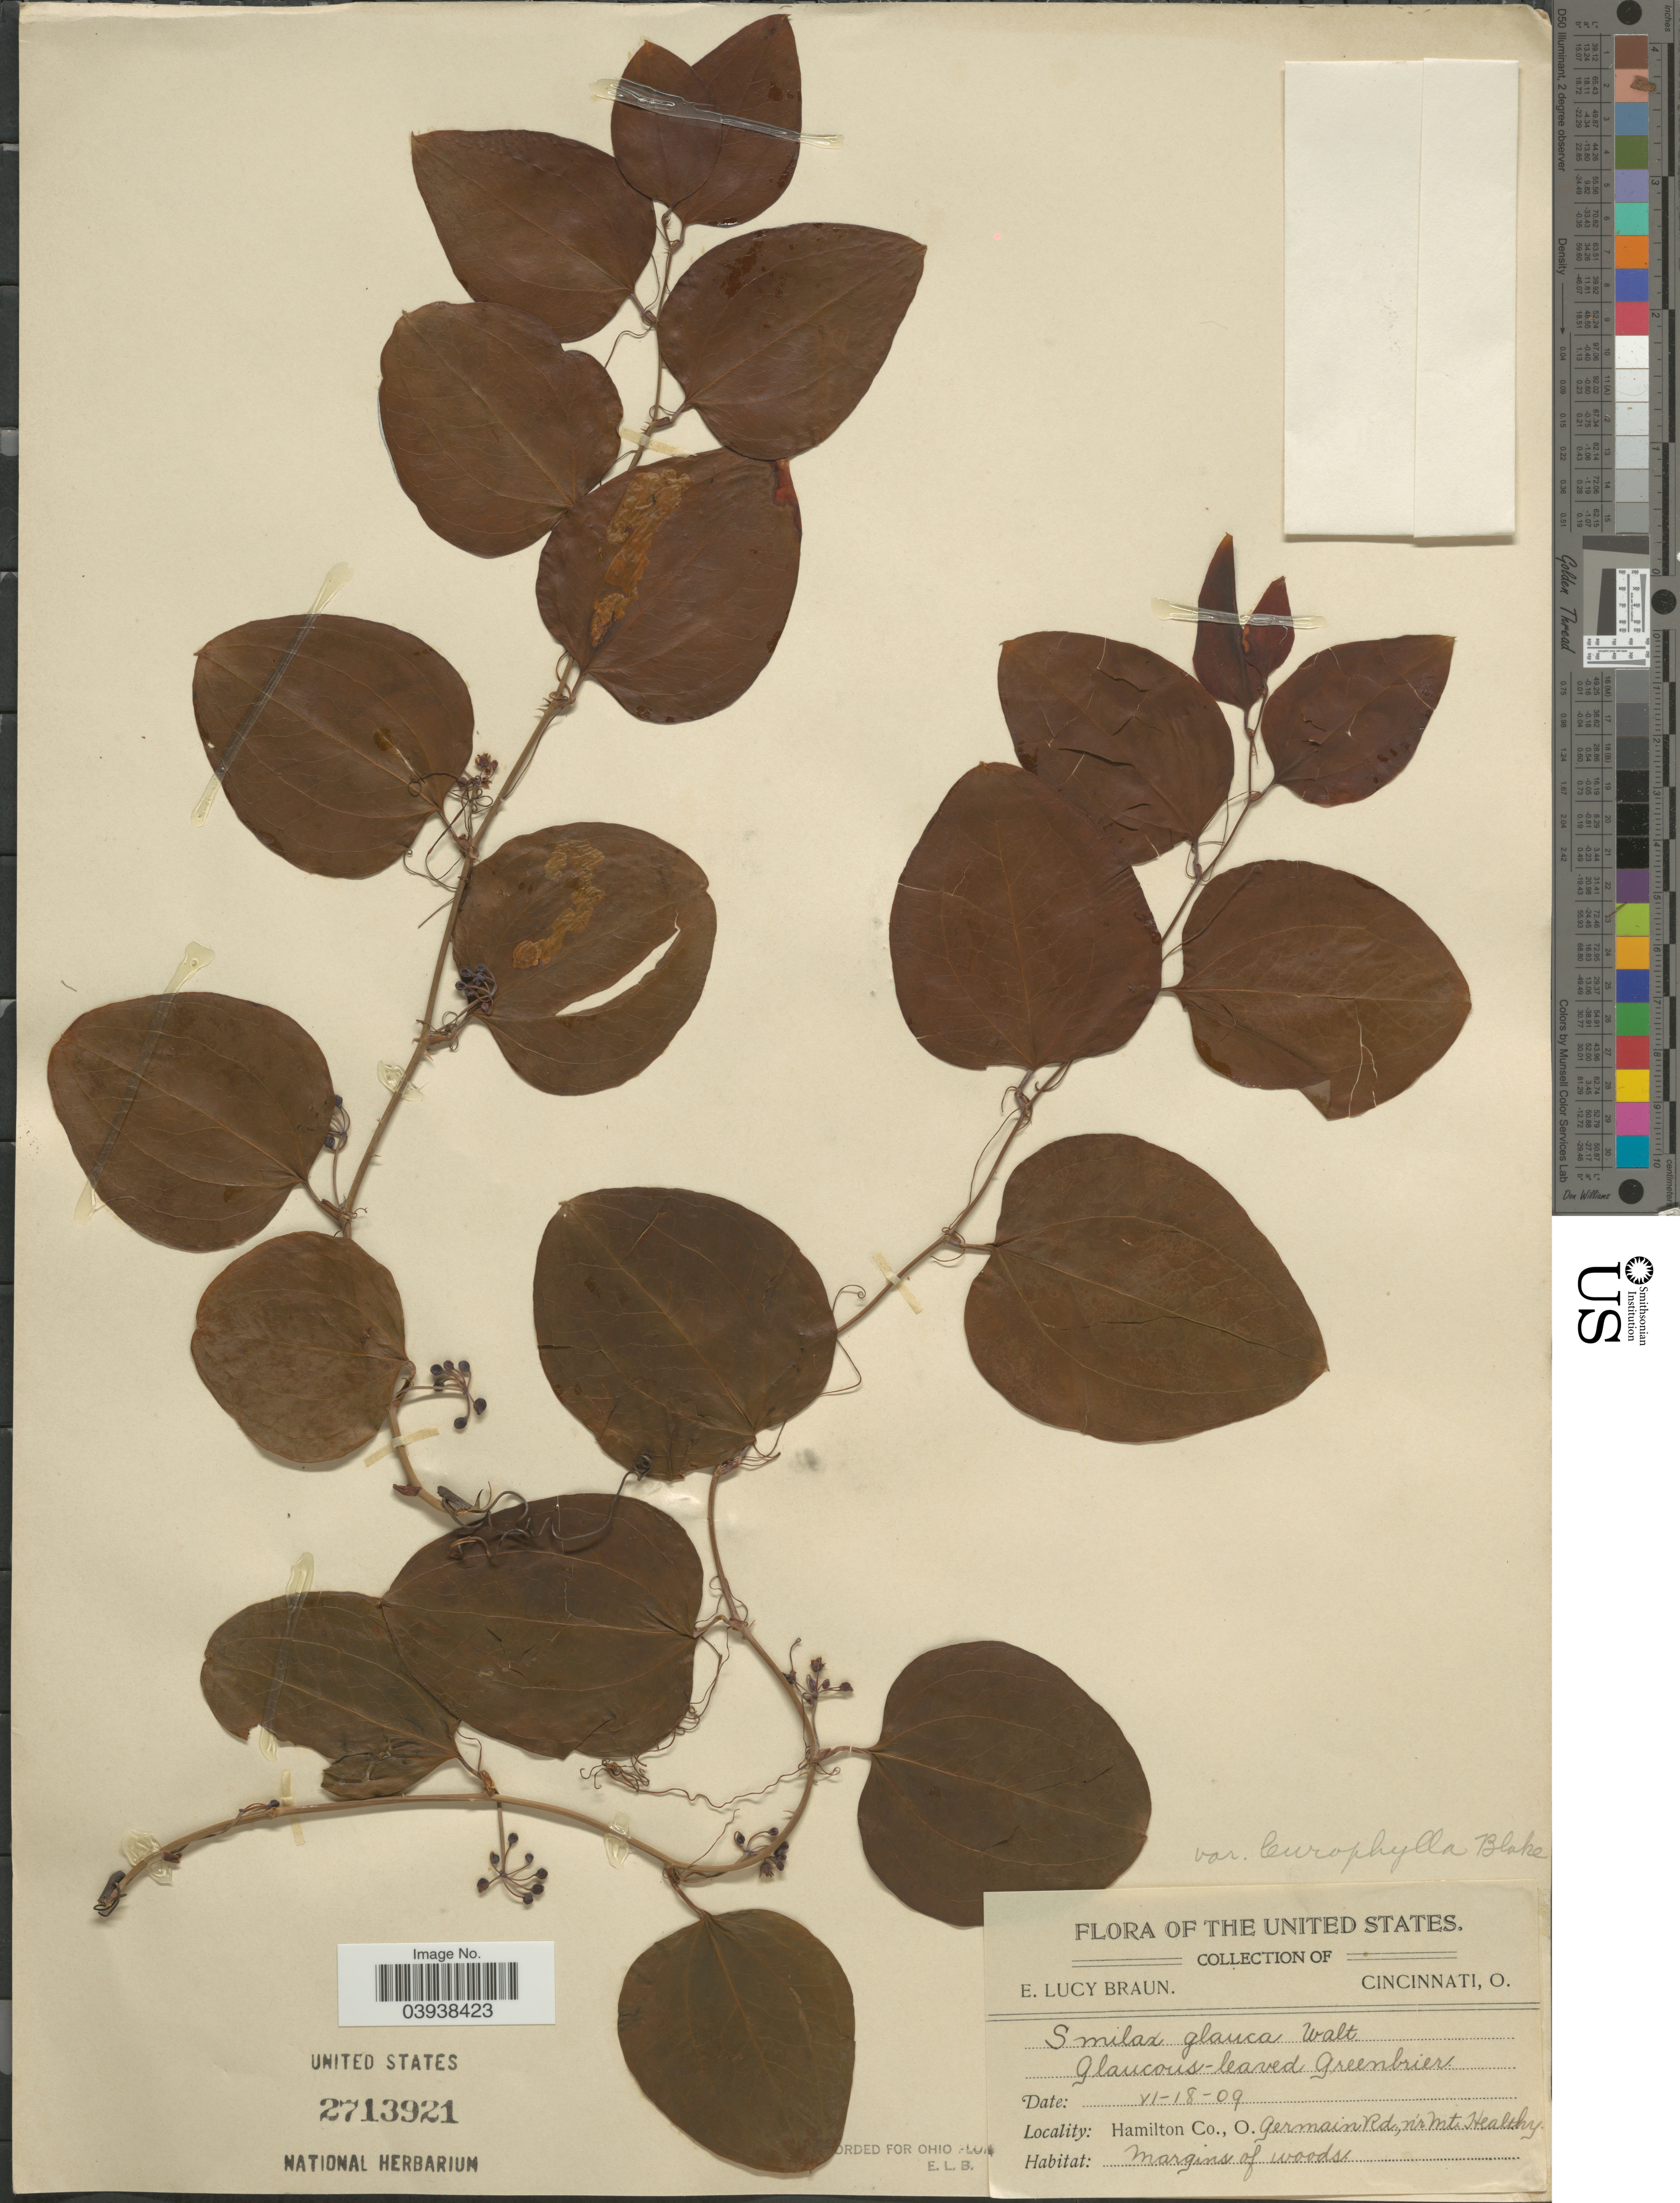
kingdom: Plantae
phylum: Tracheophyta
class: Liliopsida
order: Liliales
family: Smilacaceae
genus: Smilax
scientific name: Smilax glauca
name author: Walter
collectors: E. L. Braun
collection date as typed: Transcribed d/m/y: 18/6/9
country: United States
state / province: Ohio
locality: Hamilton Co. Germain Rd., n'r Mt. Healthy.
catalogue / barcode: US 2713921